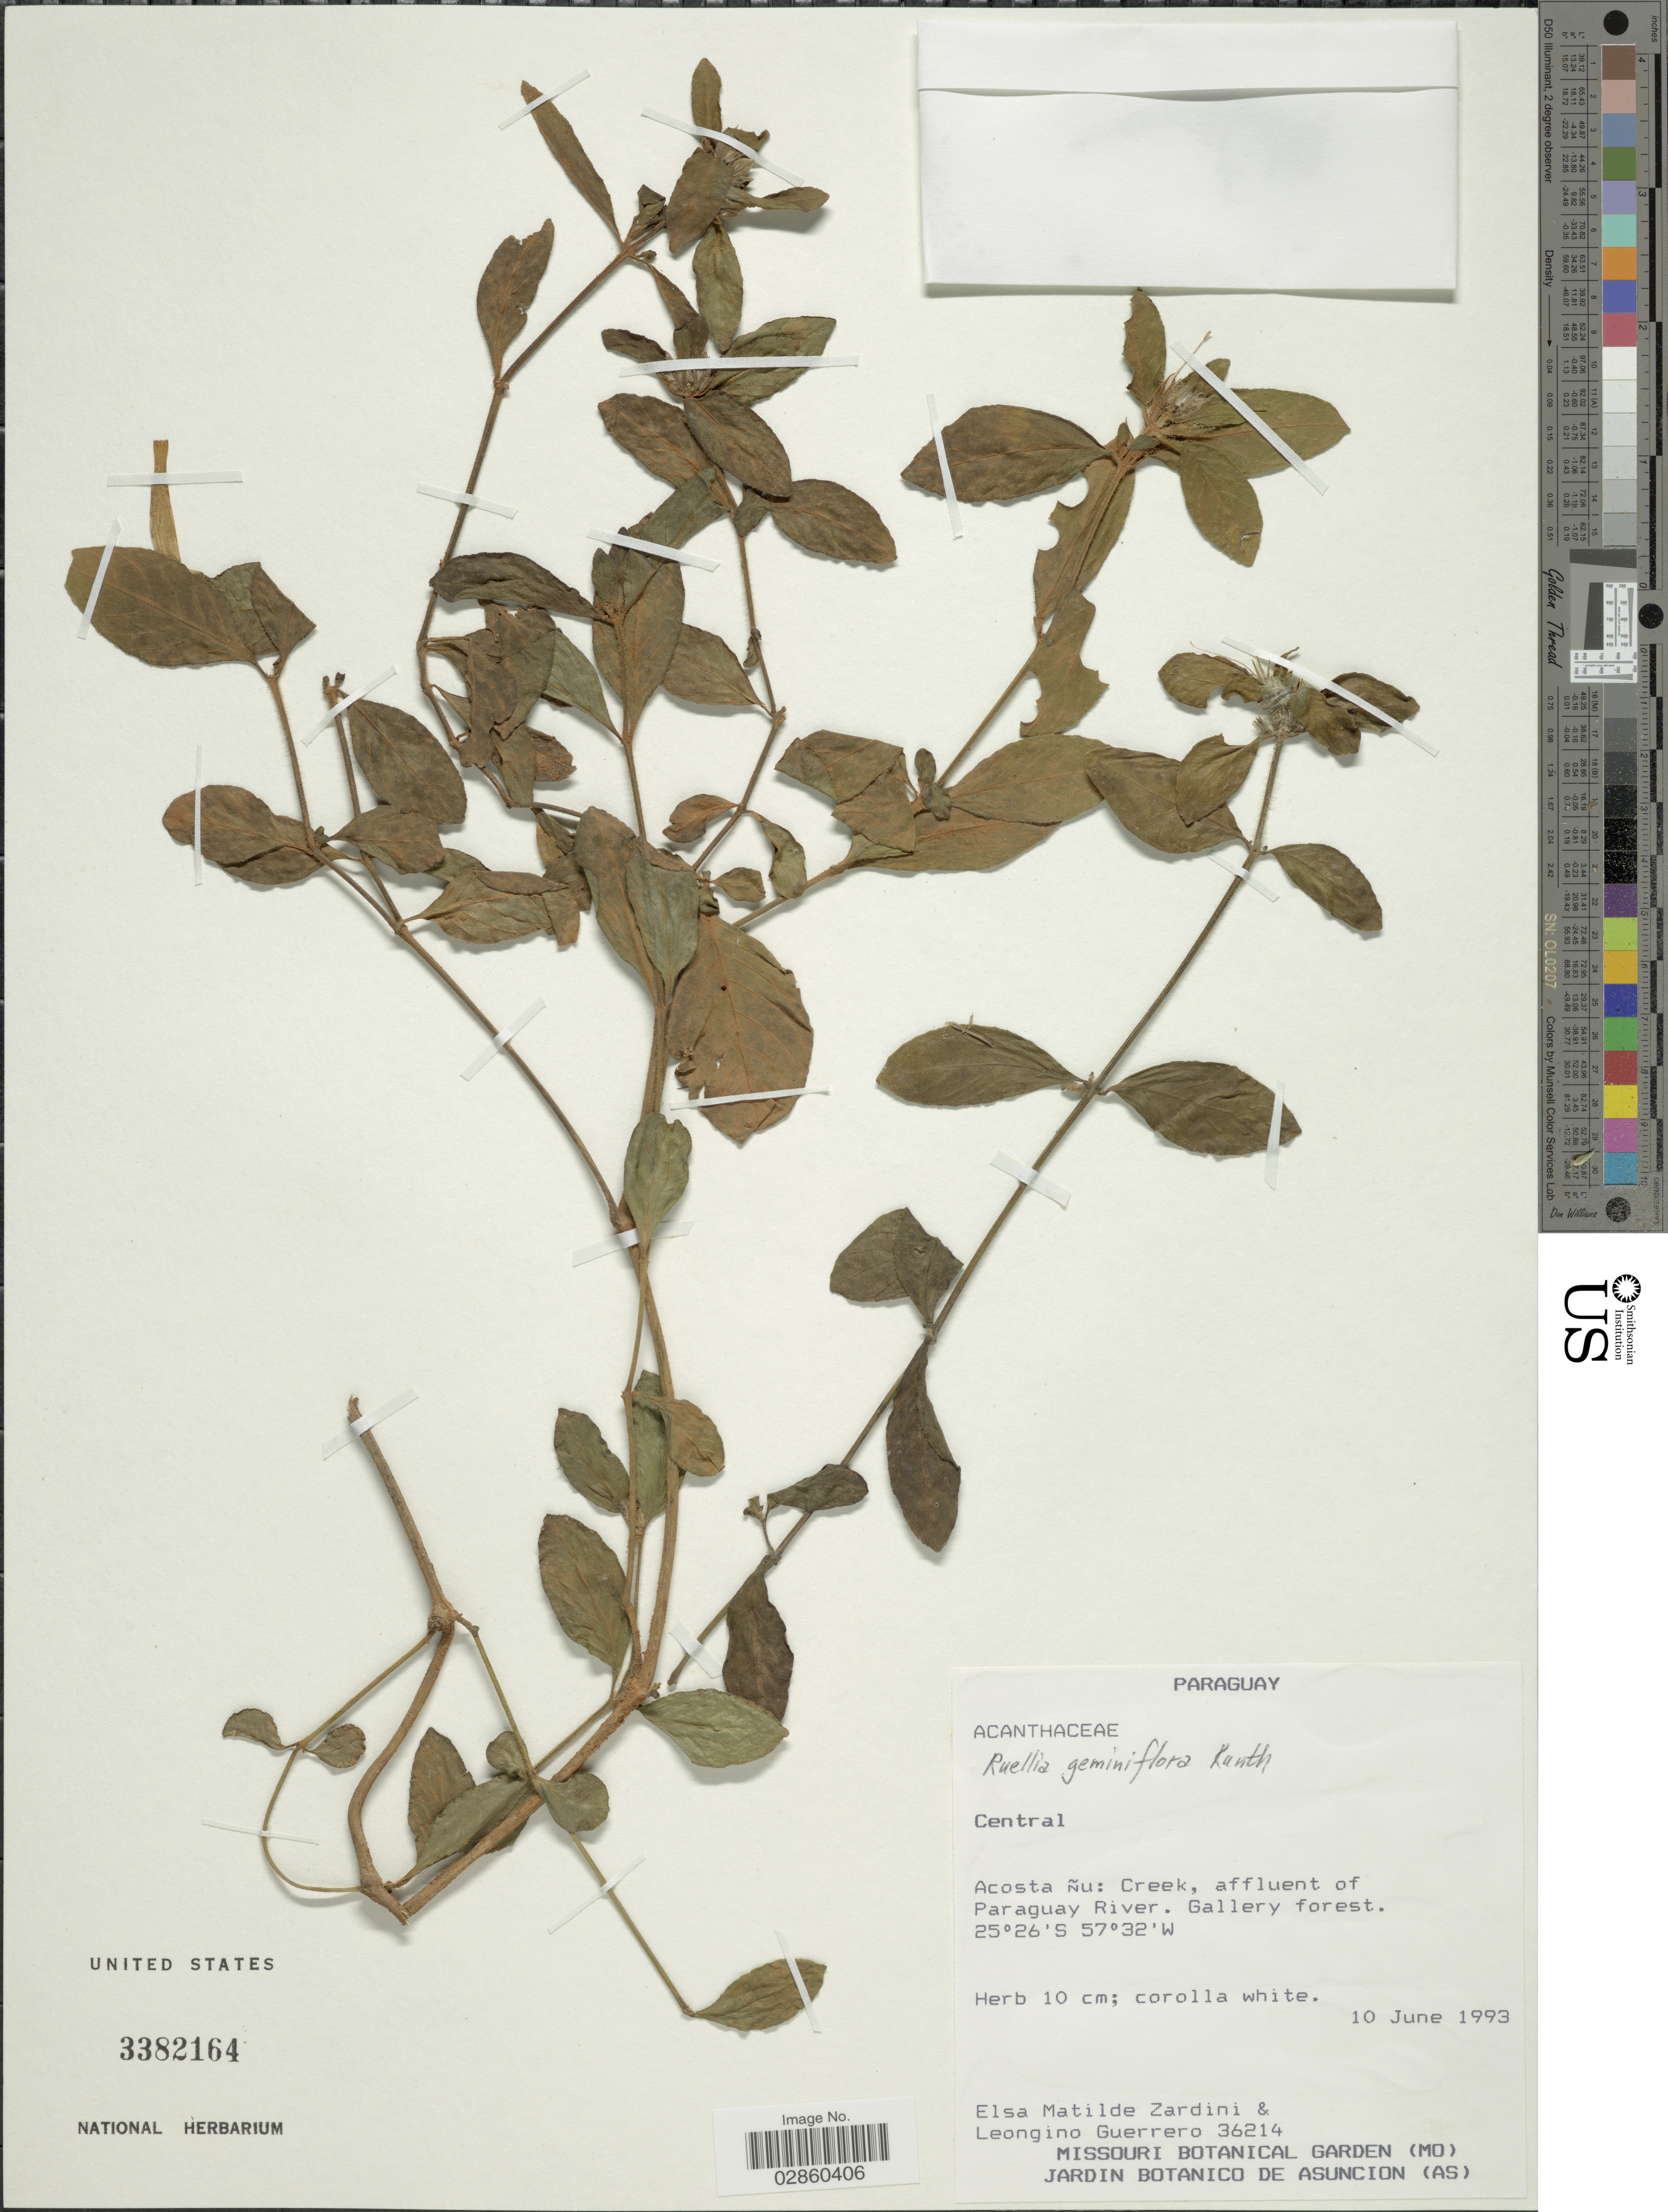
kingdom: Plantae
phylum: Tracheophyta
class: Magnoliopsida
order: Lamiales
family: Acanthaceae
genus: Ruellia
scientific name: Ruellia geminiflora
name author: Kunth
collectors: E. M. Zardini & L. Guerrero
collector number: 36214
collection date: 1993-06-10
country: Paraguay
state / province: Central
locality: Central. Acosta Ñu: Creek, affluent of Paraguay River.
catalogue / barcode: US 3382164